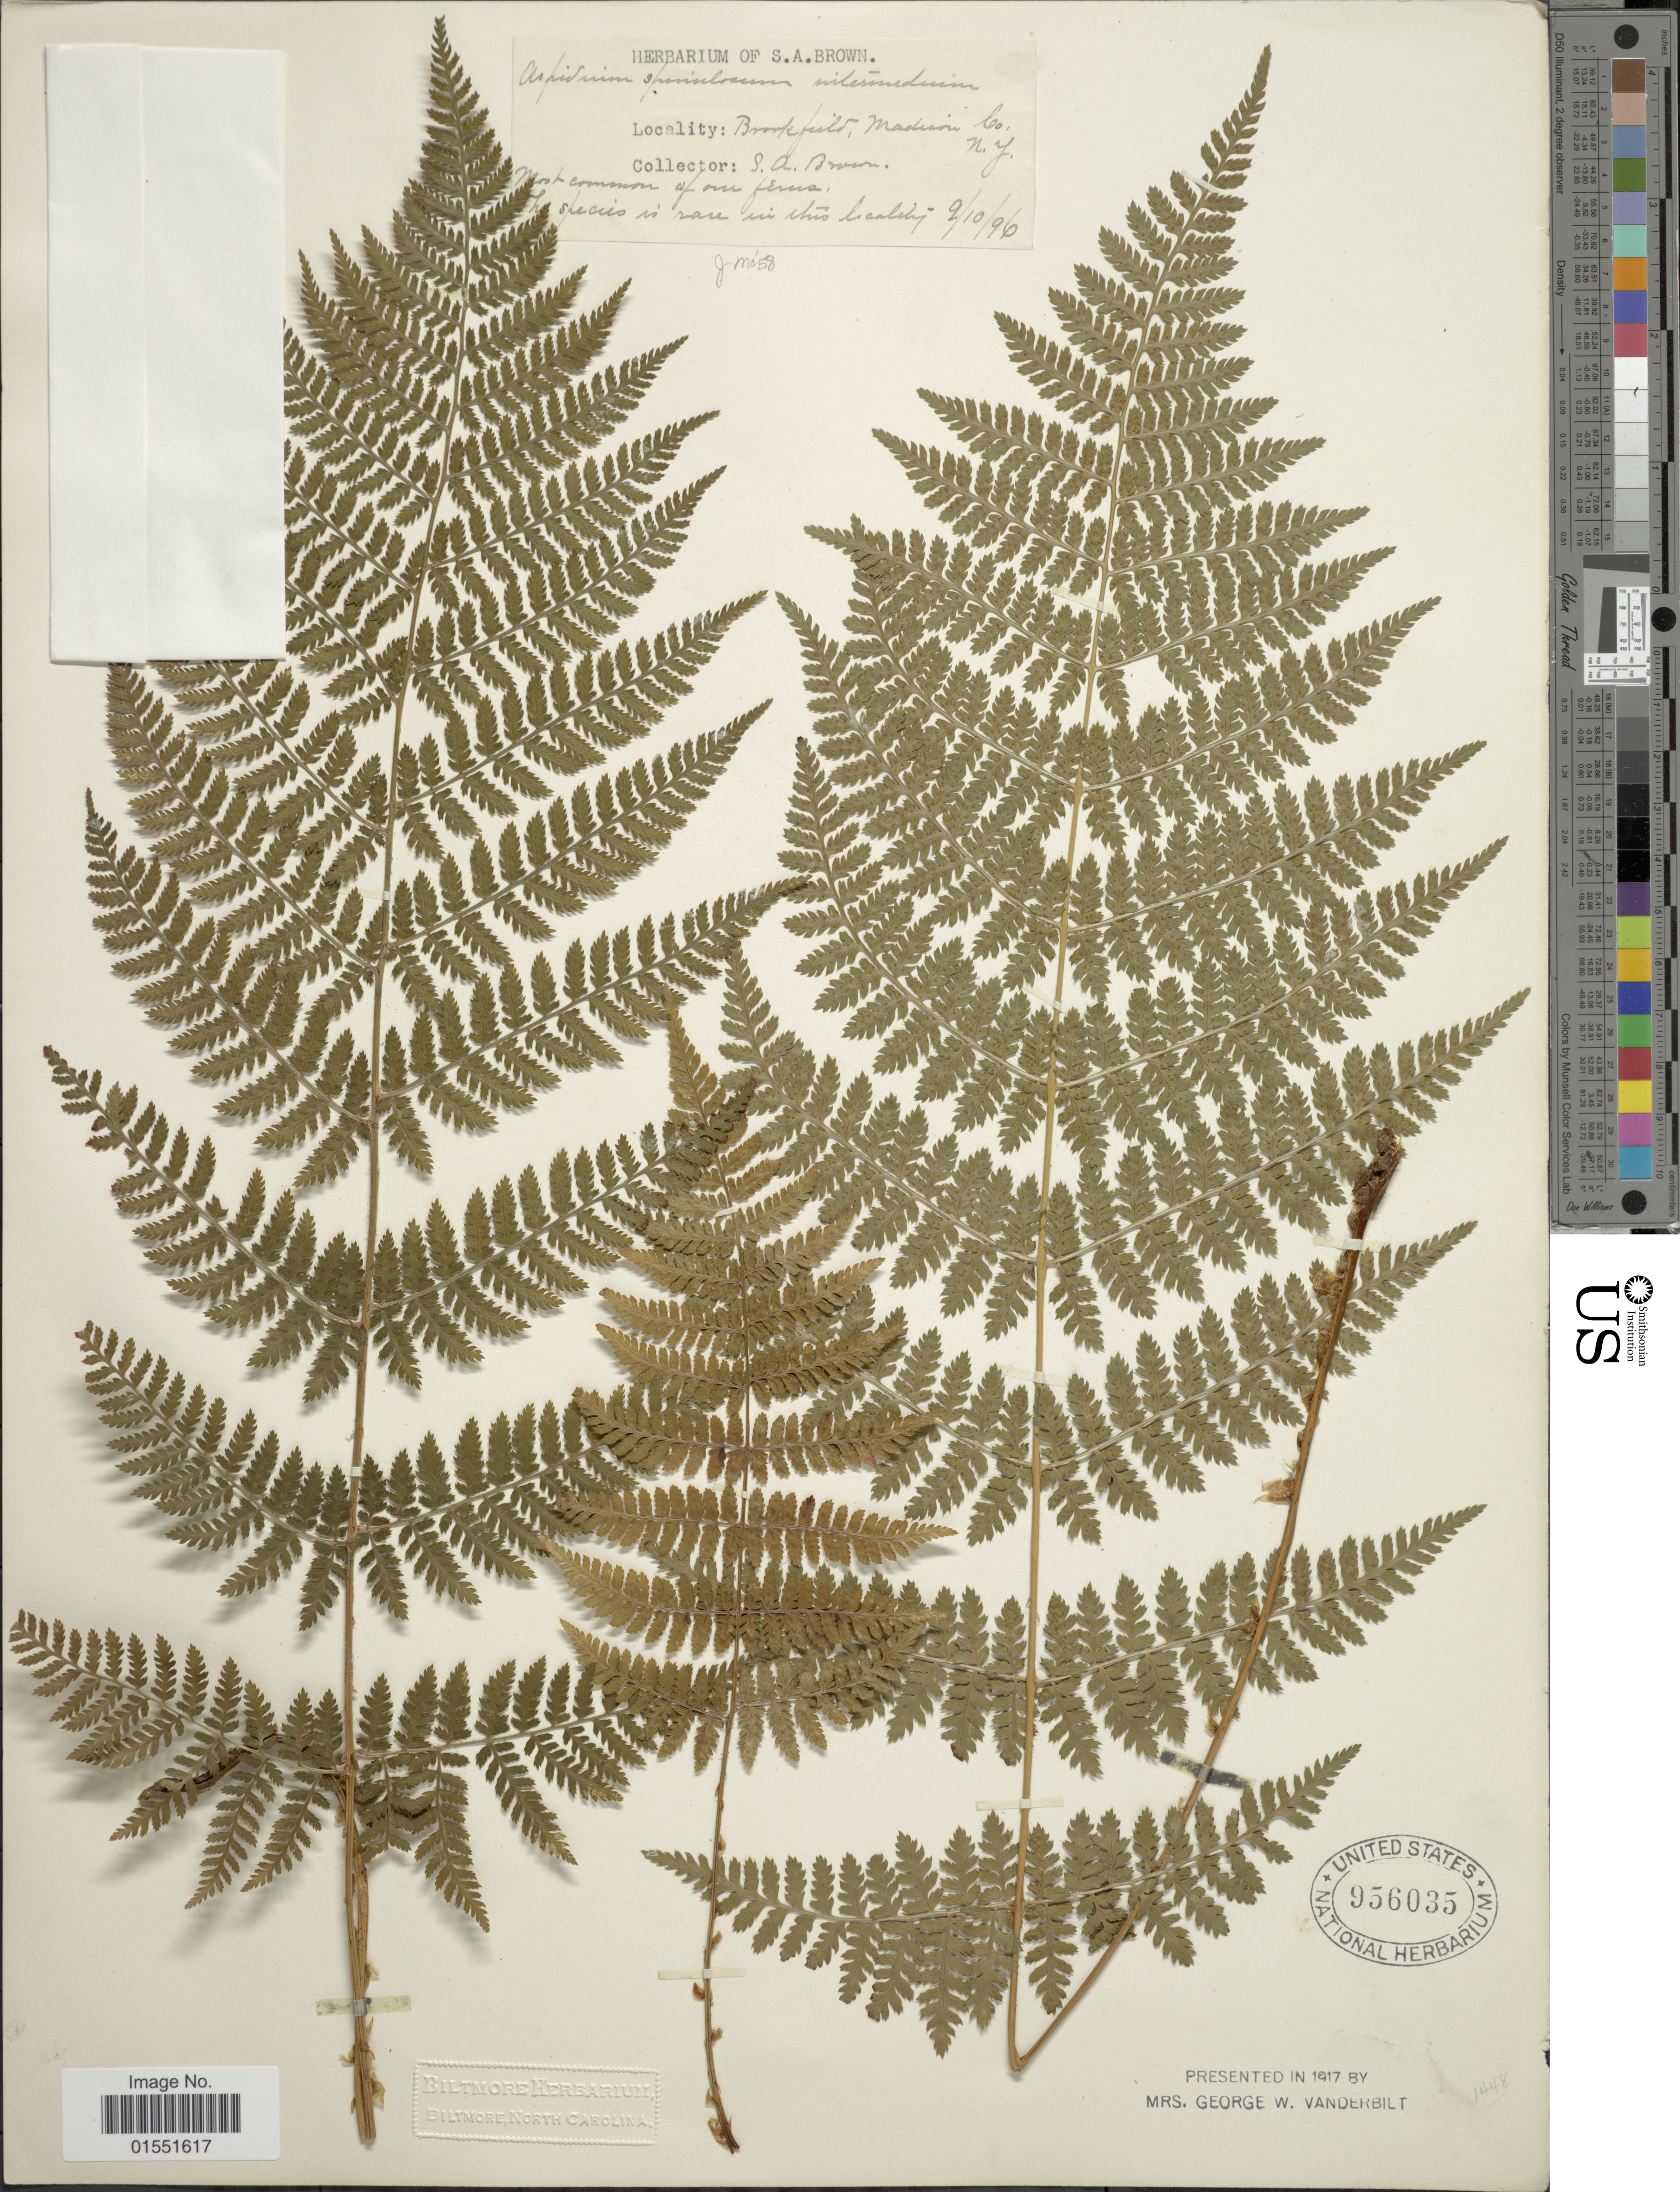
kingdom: Plantae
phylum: Tracheophyta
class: Polypodiopsida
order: Polypodiales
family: Dryopteridaceae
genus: Dryopteris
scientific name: Dryopteris intermedia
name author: (Muhl.) A. Gray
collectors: S. Brown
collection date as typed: Transcribed d/m/y: 10/9/96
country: United States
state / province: New York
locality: Brookfield, Madison Co.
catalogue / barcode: US 956035